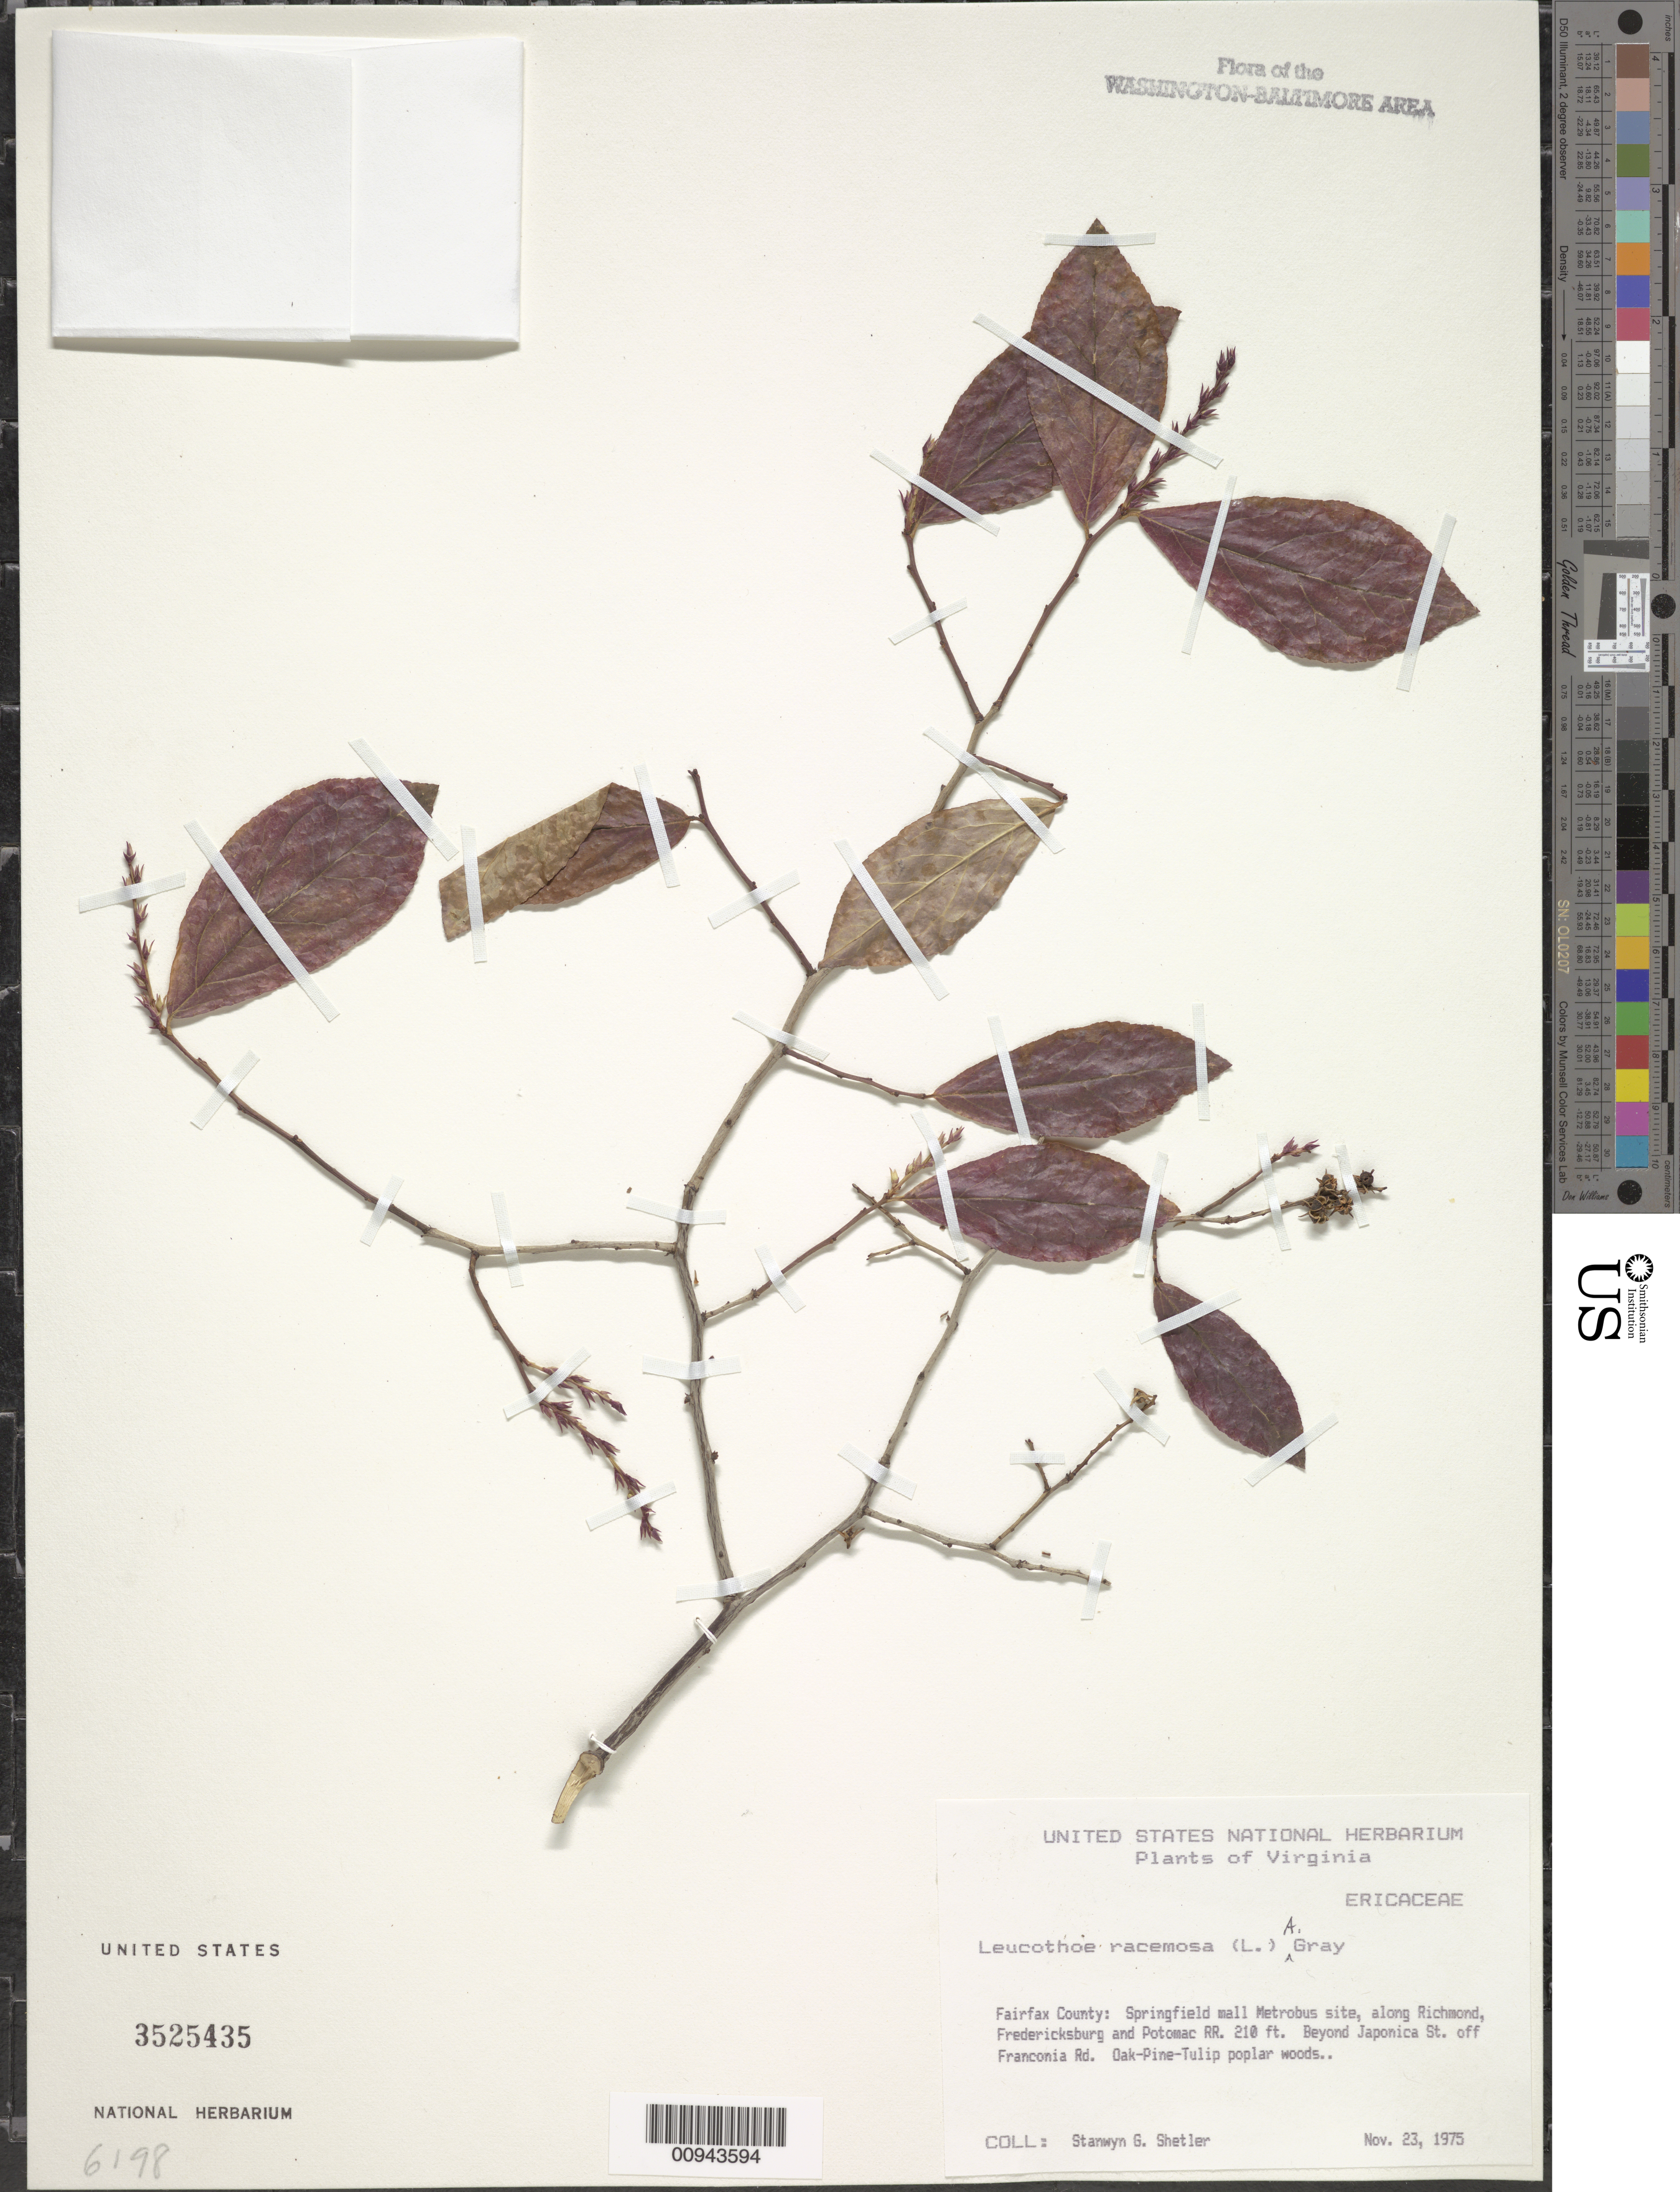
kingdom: Plantae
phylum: Tracheophyta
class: Magnoliopsida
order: Ericales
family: Ericaceae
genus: Leucothoe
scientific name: Leucothoë racemosa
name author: (L.) A. Gray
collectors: S. Shetler & L. Coffin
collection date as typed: Nov. 23, 1975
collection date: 1975-11-23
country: United States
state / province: Virginia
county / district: Fairfax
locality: Springfield Mall metrobus site, along Richmond, Fredericksburg and Potomac RR. Beyond Japonica St. off Franconia Rd.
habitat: oak-pine-poplar woods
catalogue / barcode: US 3525435